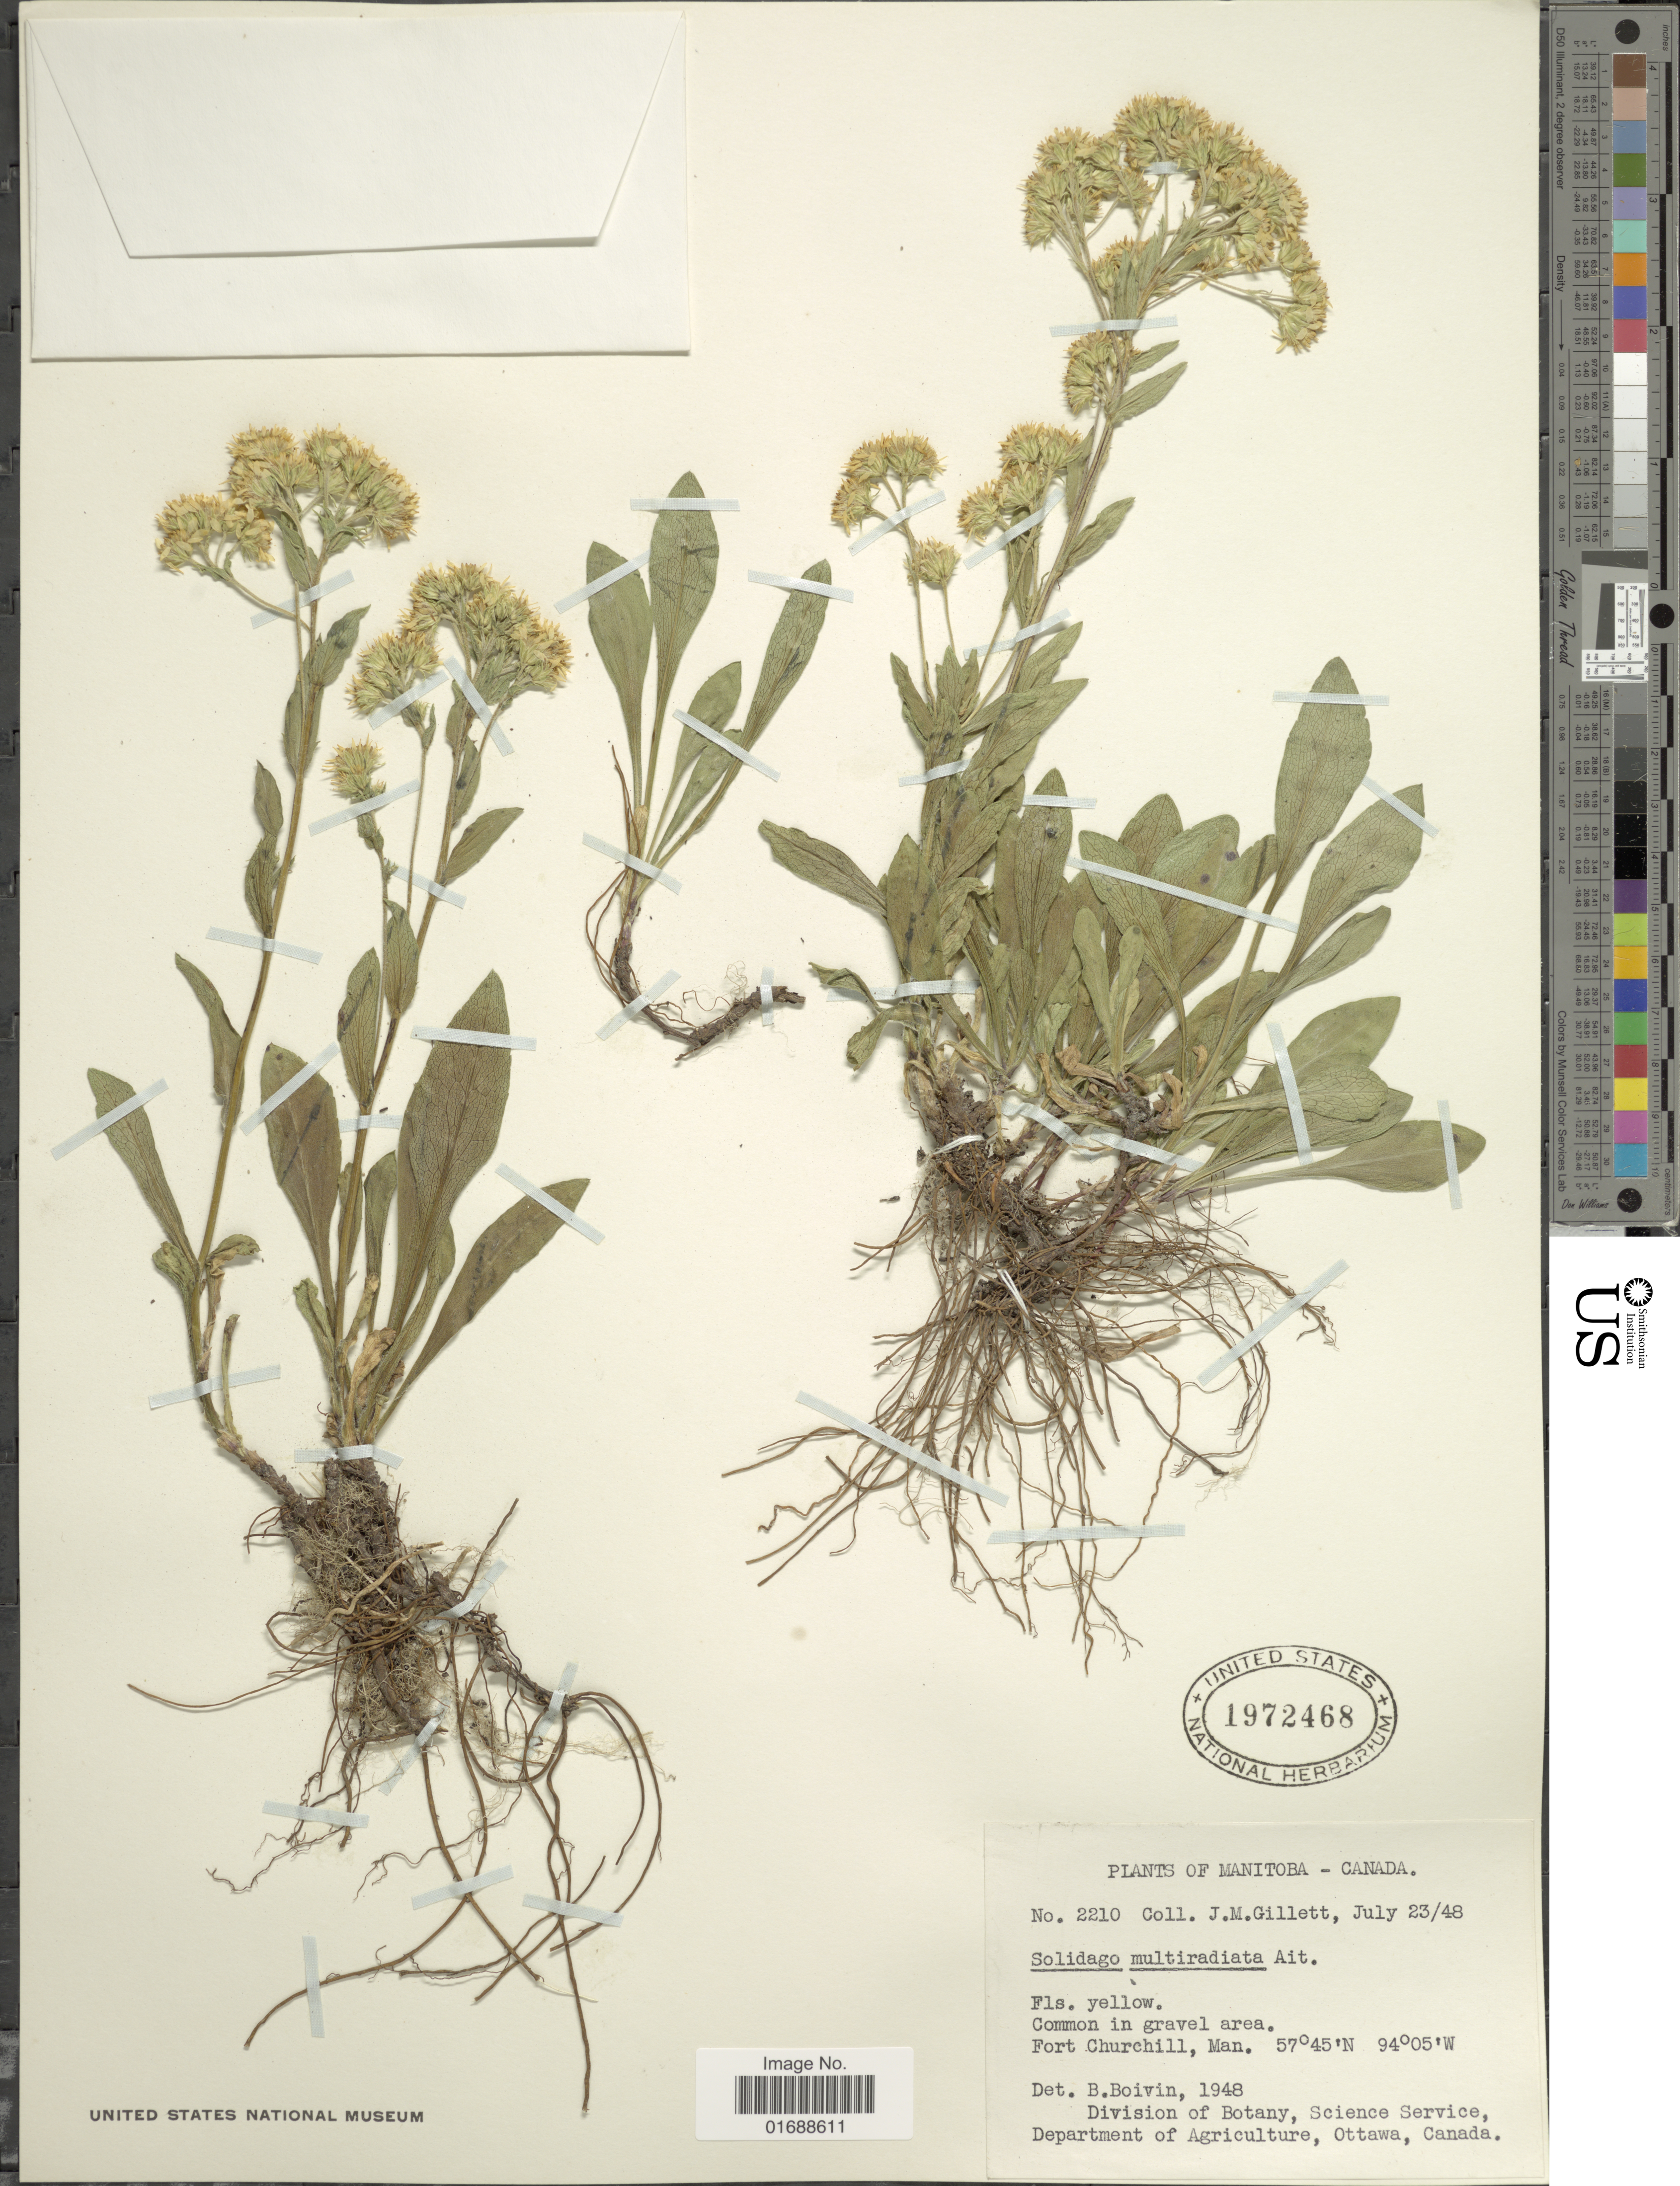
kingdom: Plantae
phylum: Tracheophyta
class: Magnoliopsida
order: Asterales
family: Asteraceae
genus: Solidago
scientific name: Solidago multiradiata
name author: Aiton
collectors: J. M. Gillett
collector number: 2210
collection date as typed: Transcribed d/m/y: 23/7/48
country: Canada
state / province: Manitoba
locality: Fort Churchill, Man.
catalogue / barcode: US 1972468